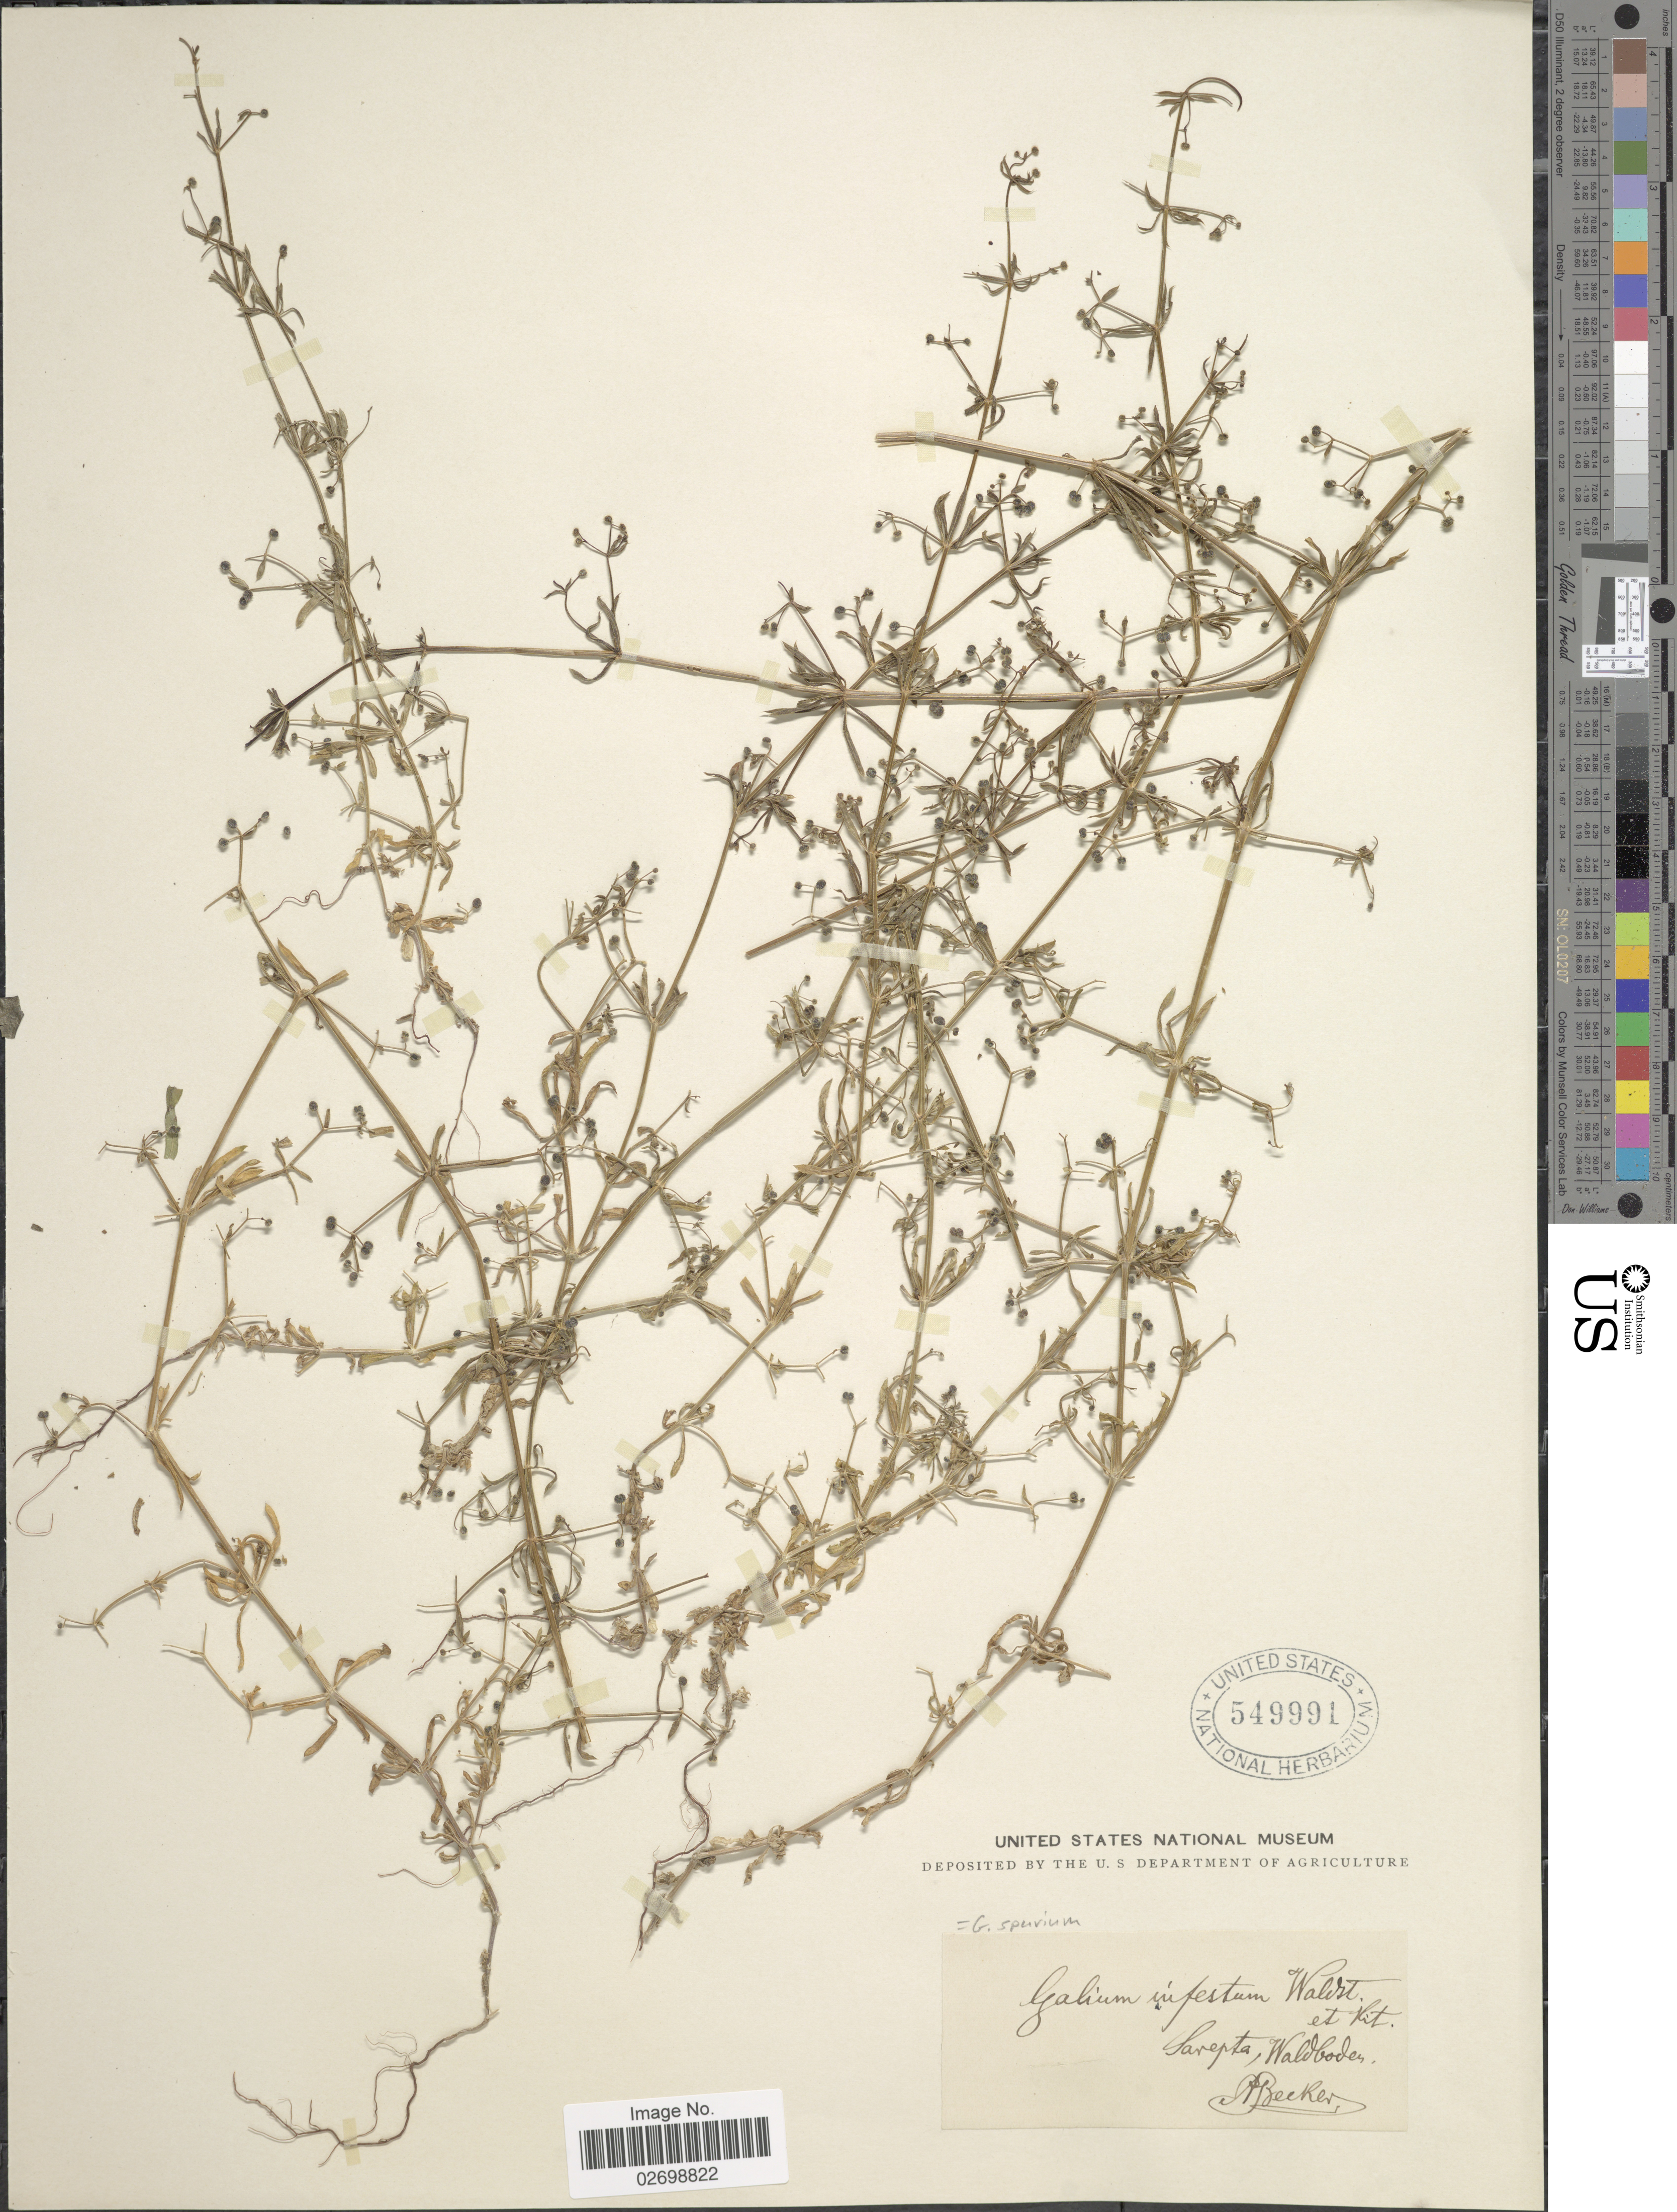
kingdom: Plantae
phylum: Tracheophyta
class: Magnoliopsida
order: Gentianales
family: Rubiaceae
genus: Galium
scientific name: Galium spurium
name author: L.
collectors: A. Becker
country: Russian Federation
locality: Sarepta, Waldboden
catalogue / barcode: US 549991